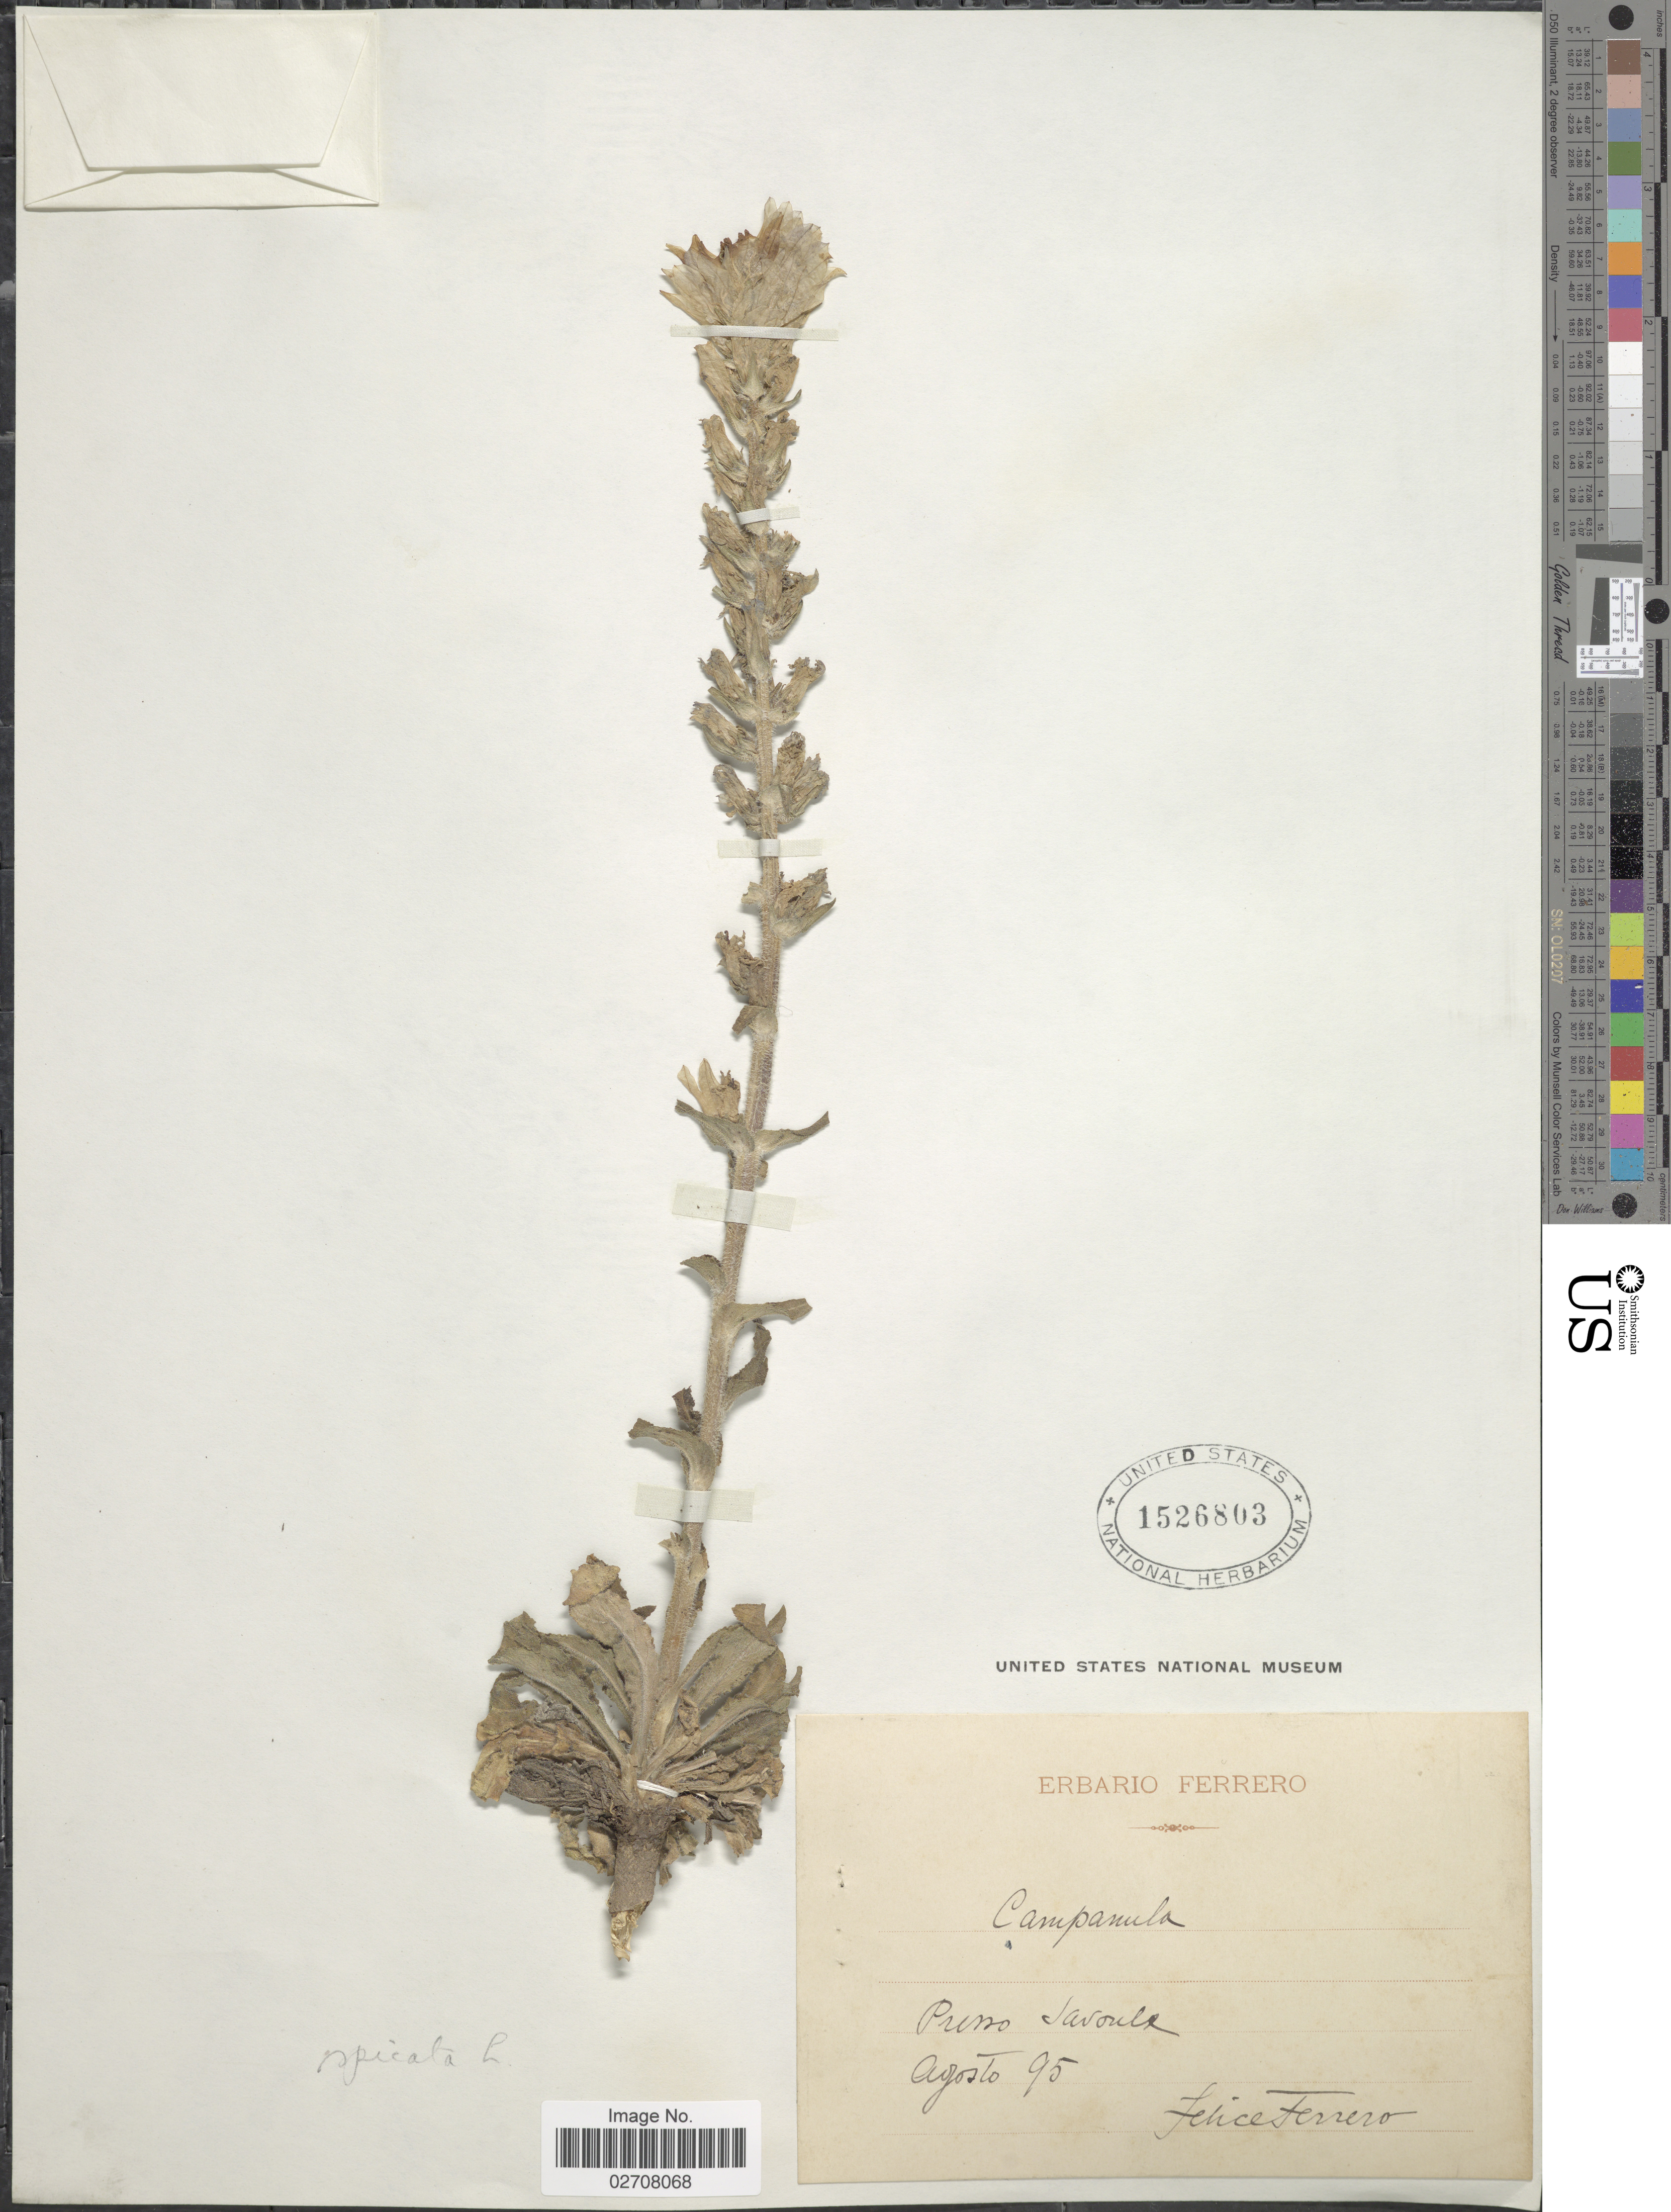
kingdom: Plantae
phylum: Tracheophyta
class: Magnoliopsida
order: Asterales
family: Campanulaceae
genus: Campanula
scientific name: Campanula spicata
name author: L.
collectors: F. Ferrero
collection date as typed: Transcribed d/m/y: /8/95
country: Italy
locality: Presso Savoulx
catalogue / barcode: US 1526803